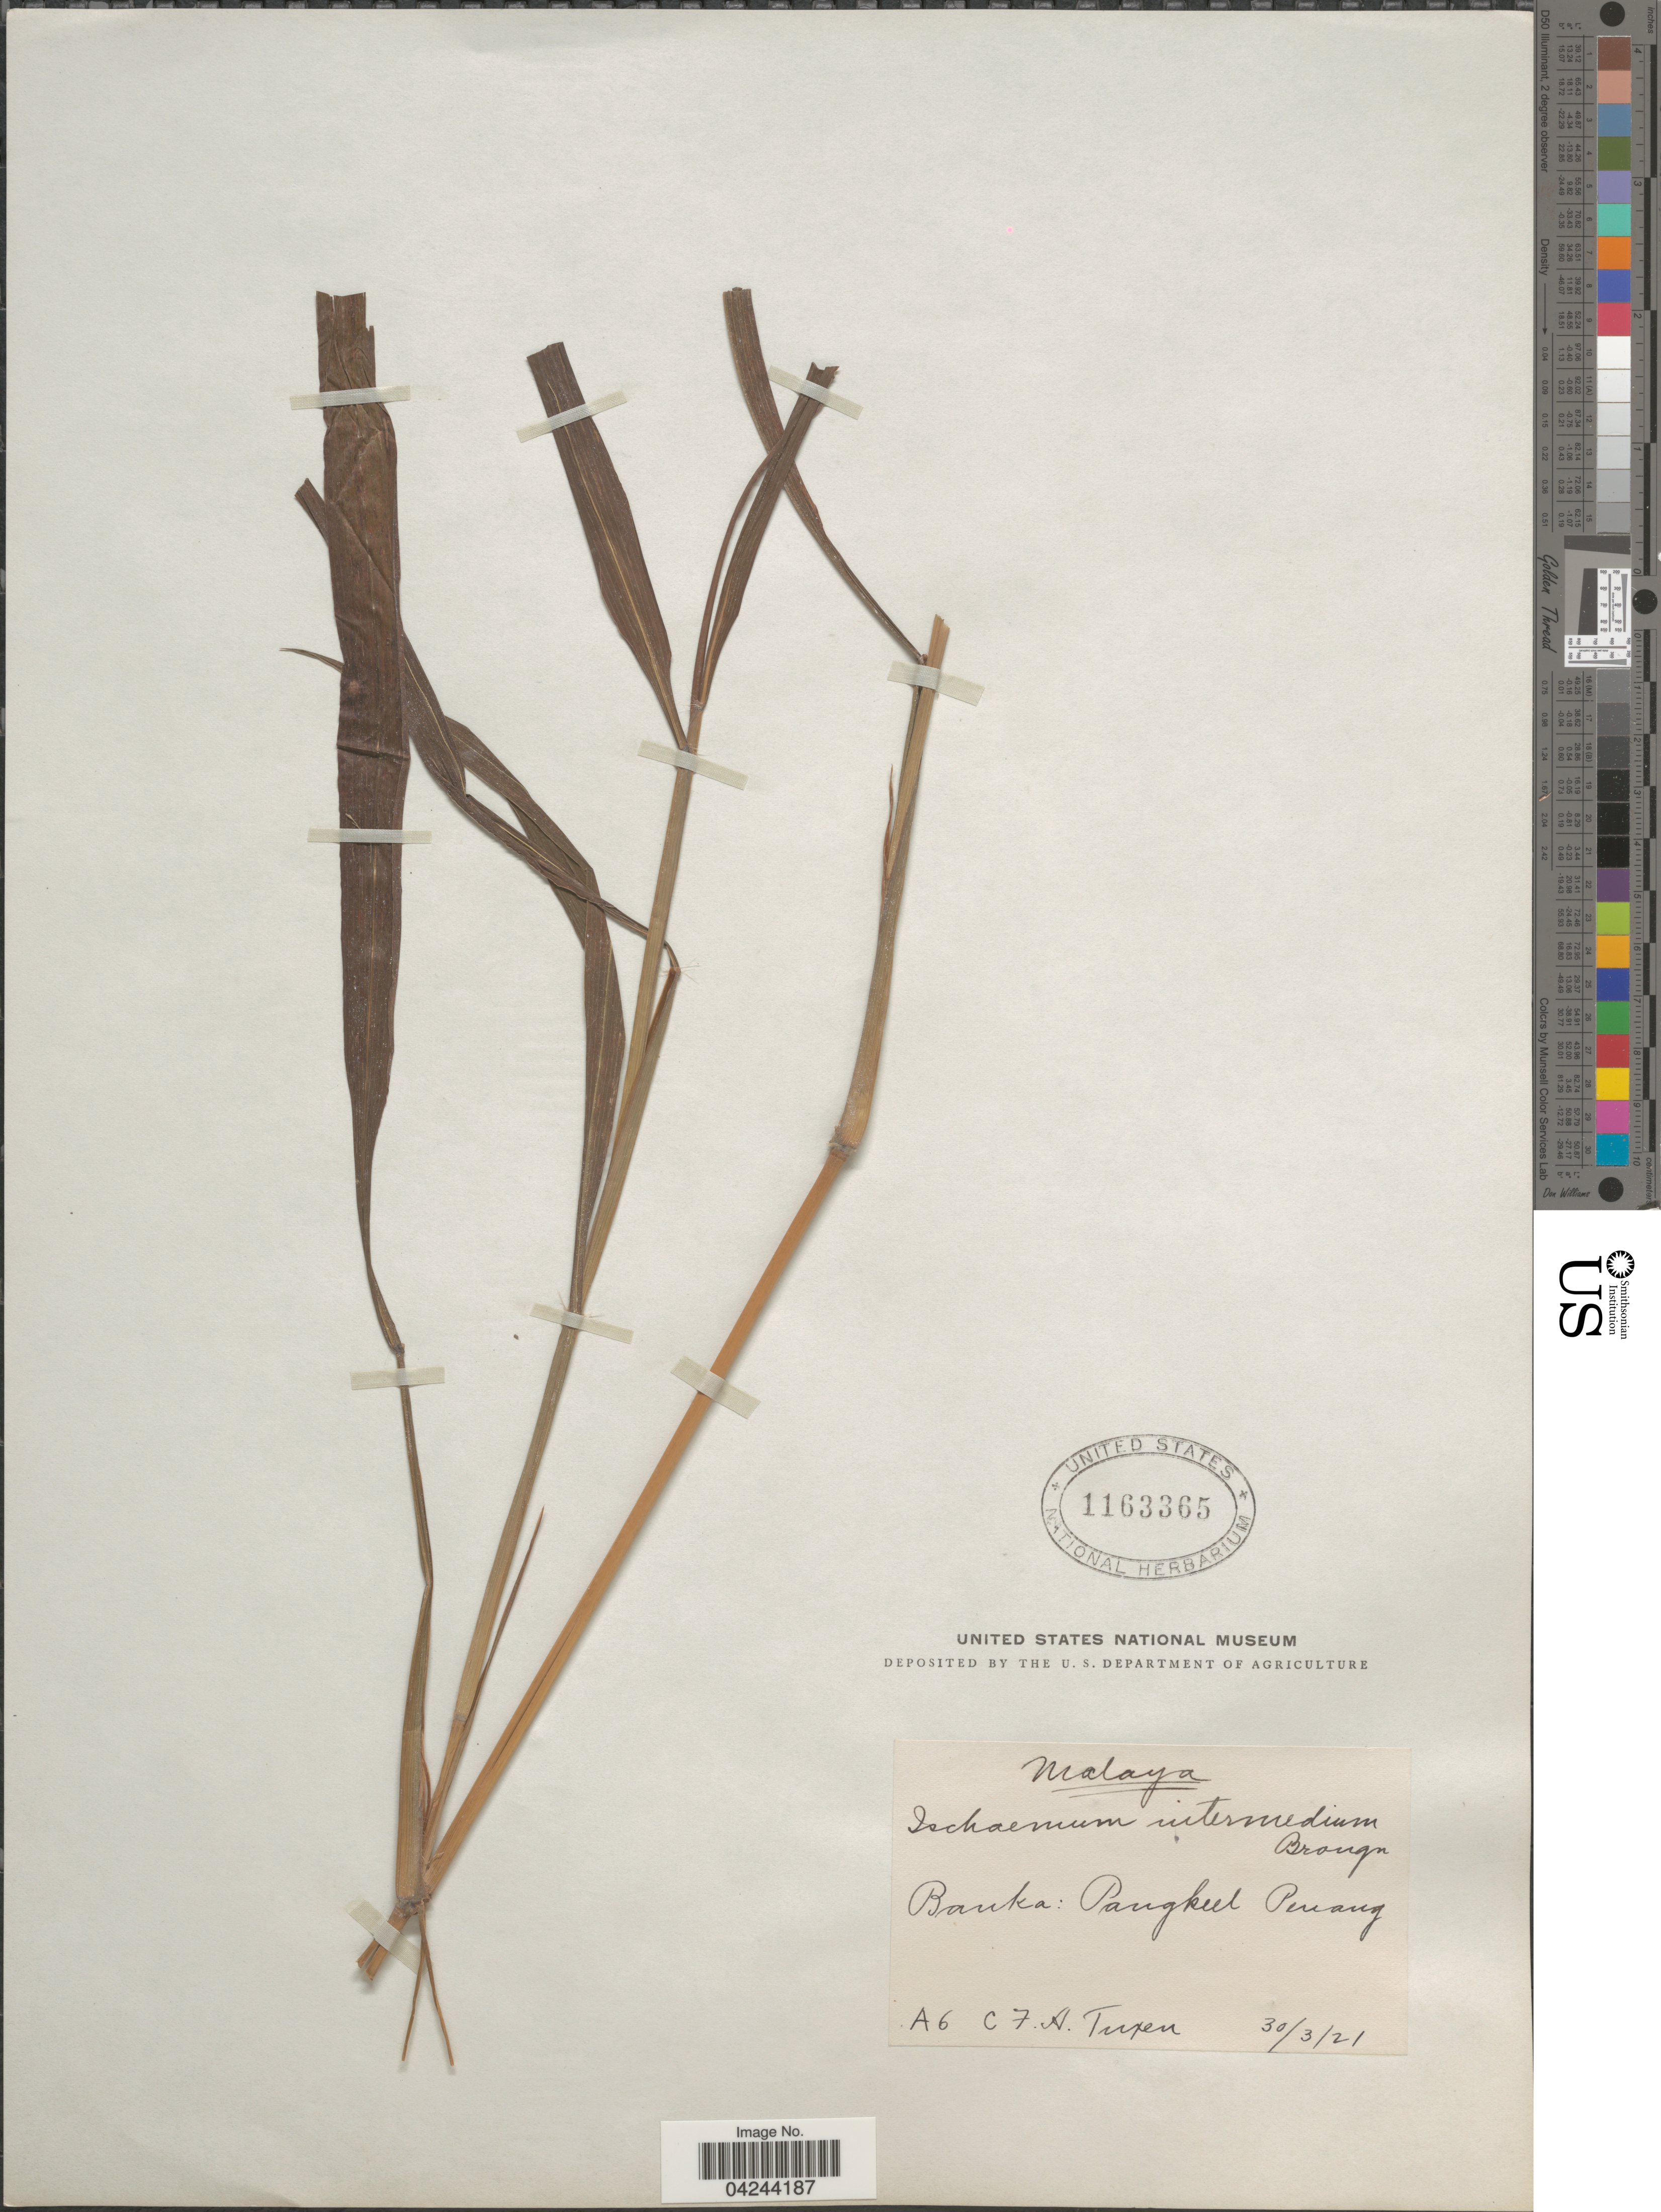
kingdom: Plantae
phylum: Tracheophyta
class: Liliopsida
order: Poales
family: Poaceae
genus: Ischaemum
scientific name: Ischaemum polystachyum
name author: J. Presl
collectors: C. Tuxen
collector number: A6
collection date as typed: Transcribed d/m/y: 30/3/21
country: Malaysia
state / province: Pinang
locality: Malaya. Banka: Pangkeel Penang.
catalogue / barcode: US 1163365